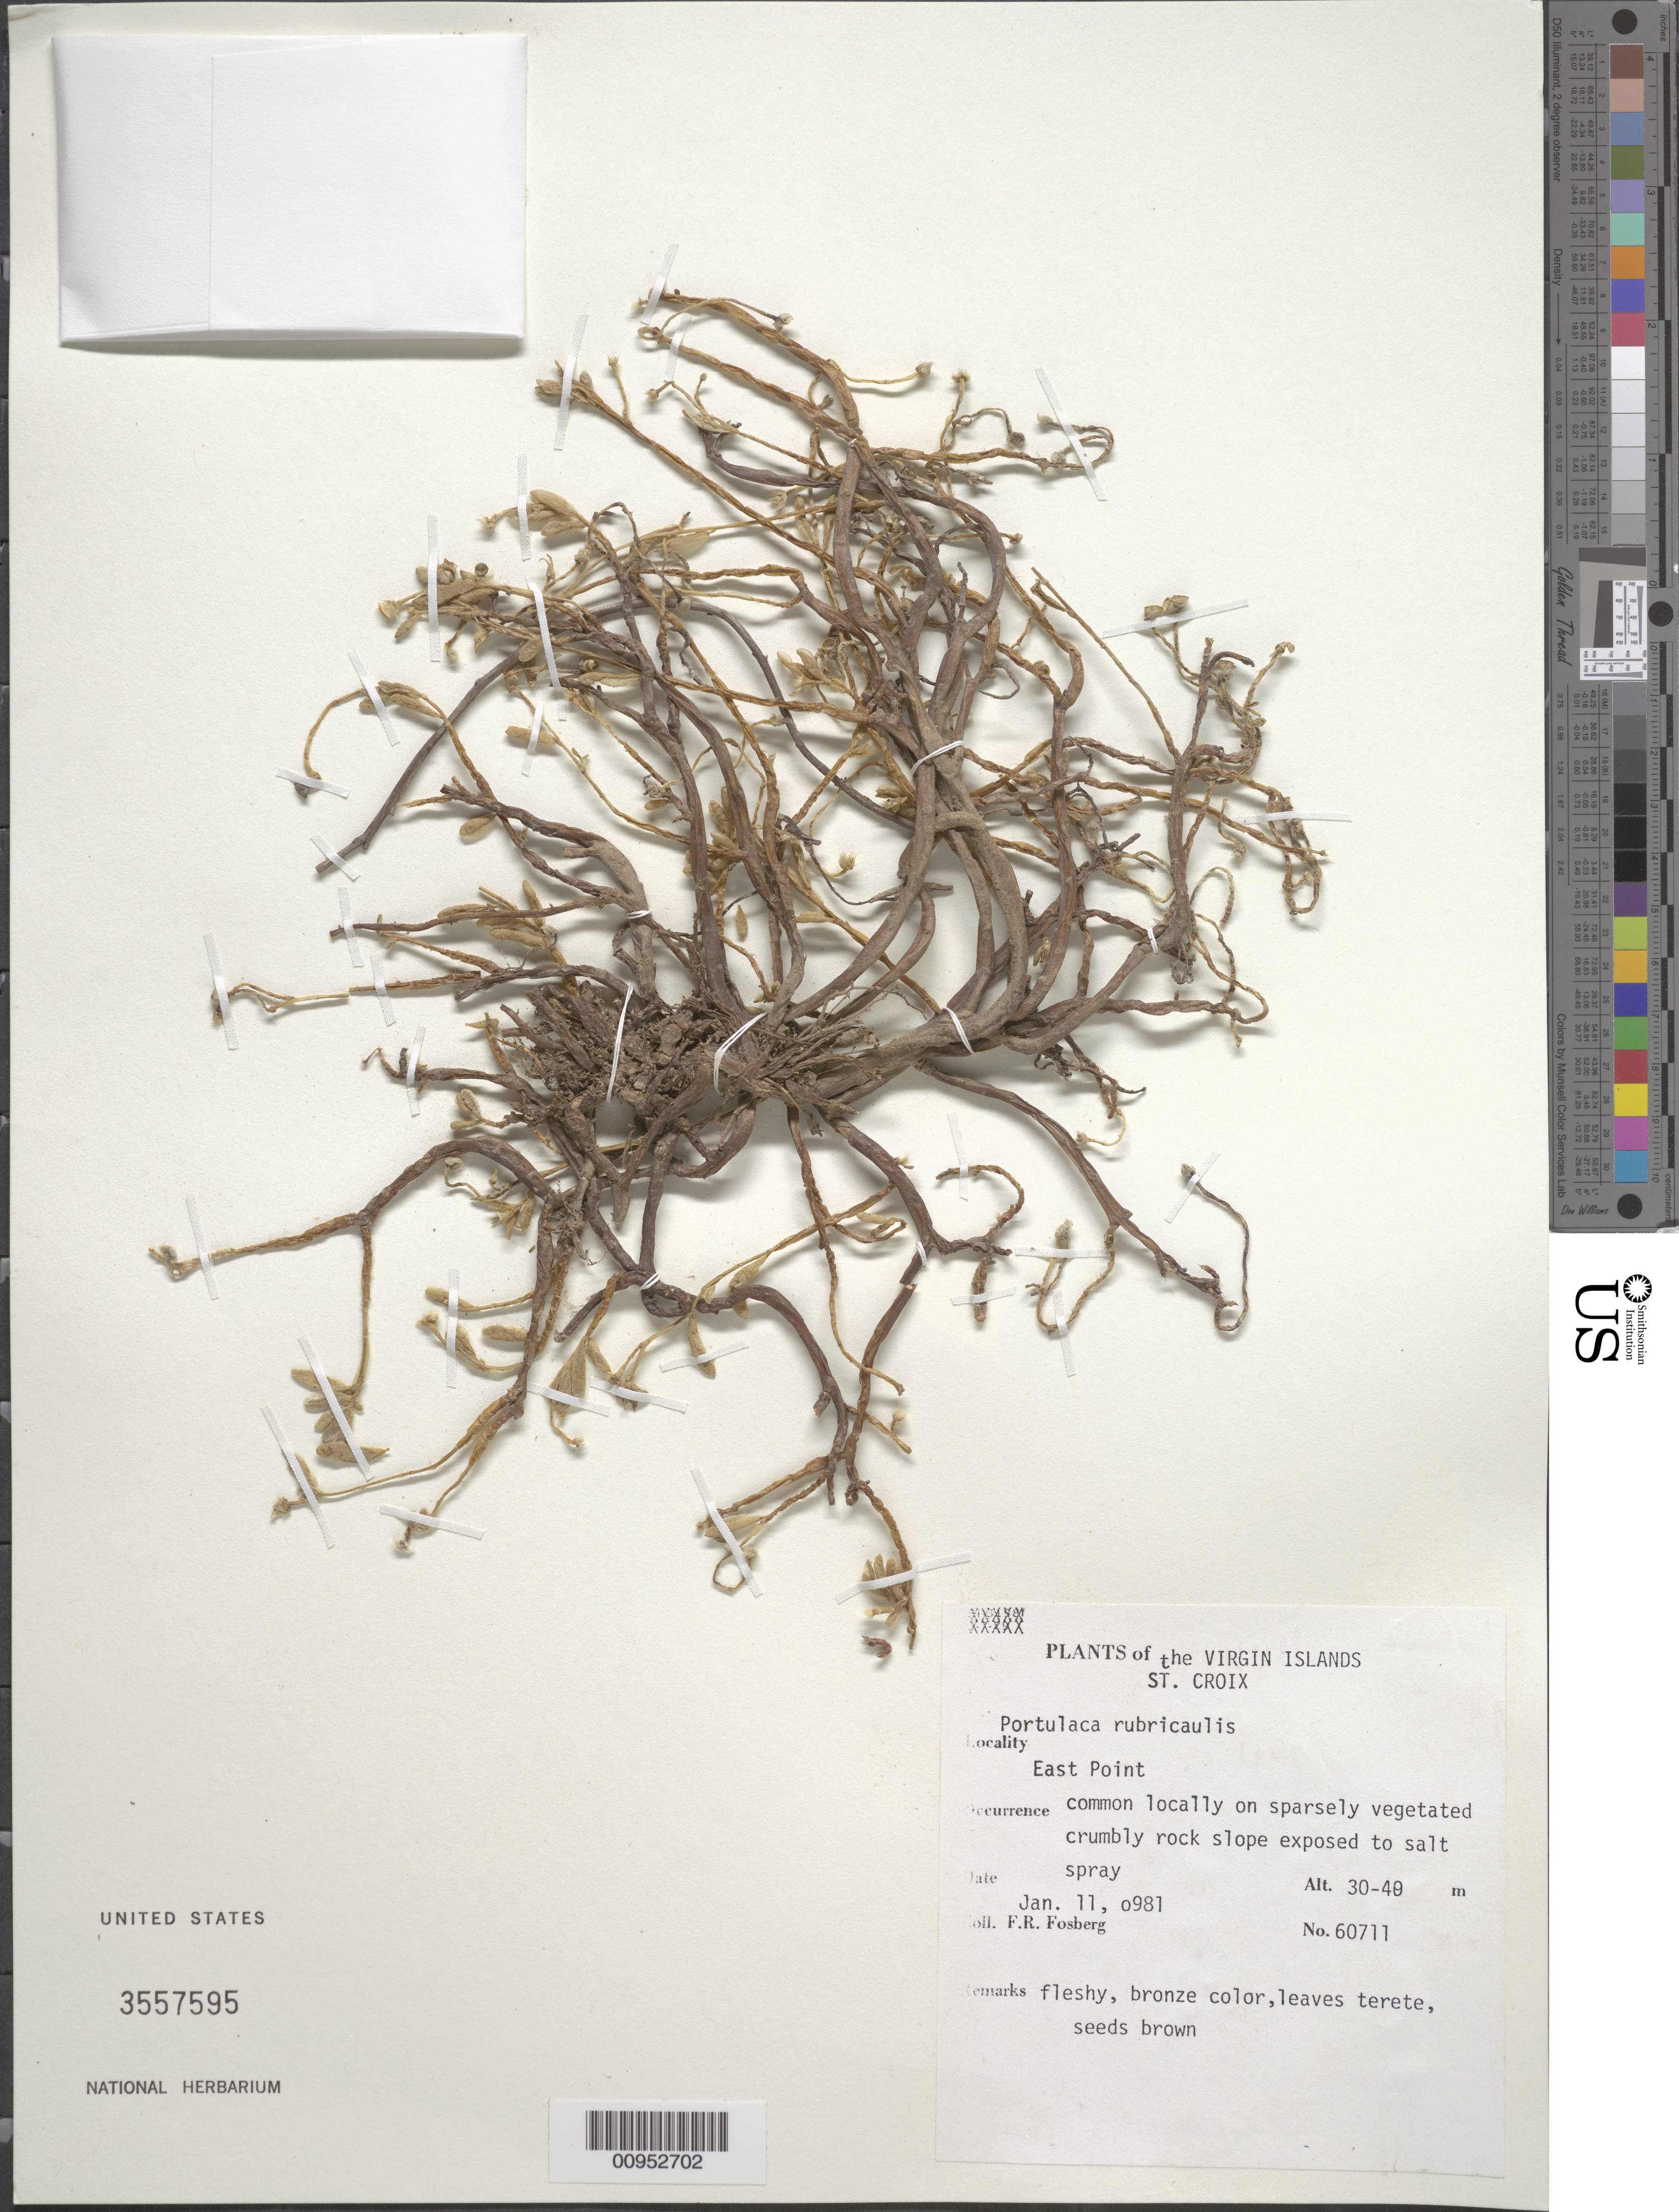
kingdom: Plantae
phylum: Tracheophyta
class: Magnoliopsida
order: Caryophyllales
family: Portulacaceae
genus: Portulaca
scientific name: Portulaca rubricaulis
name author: Kunth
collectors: F. R. Fosberg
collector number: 60711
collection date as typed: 11 Jan 1981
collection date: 1981-01-11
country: U.S. Virgin Islands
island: St. Croix I.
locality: East Point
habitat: Common locally on sparsely vegetated crumbly rock slope exposed to salt spray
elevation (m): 30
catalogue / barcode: US 3557595